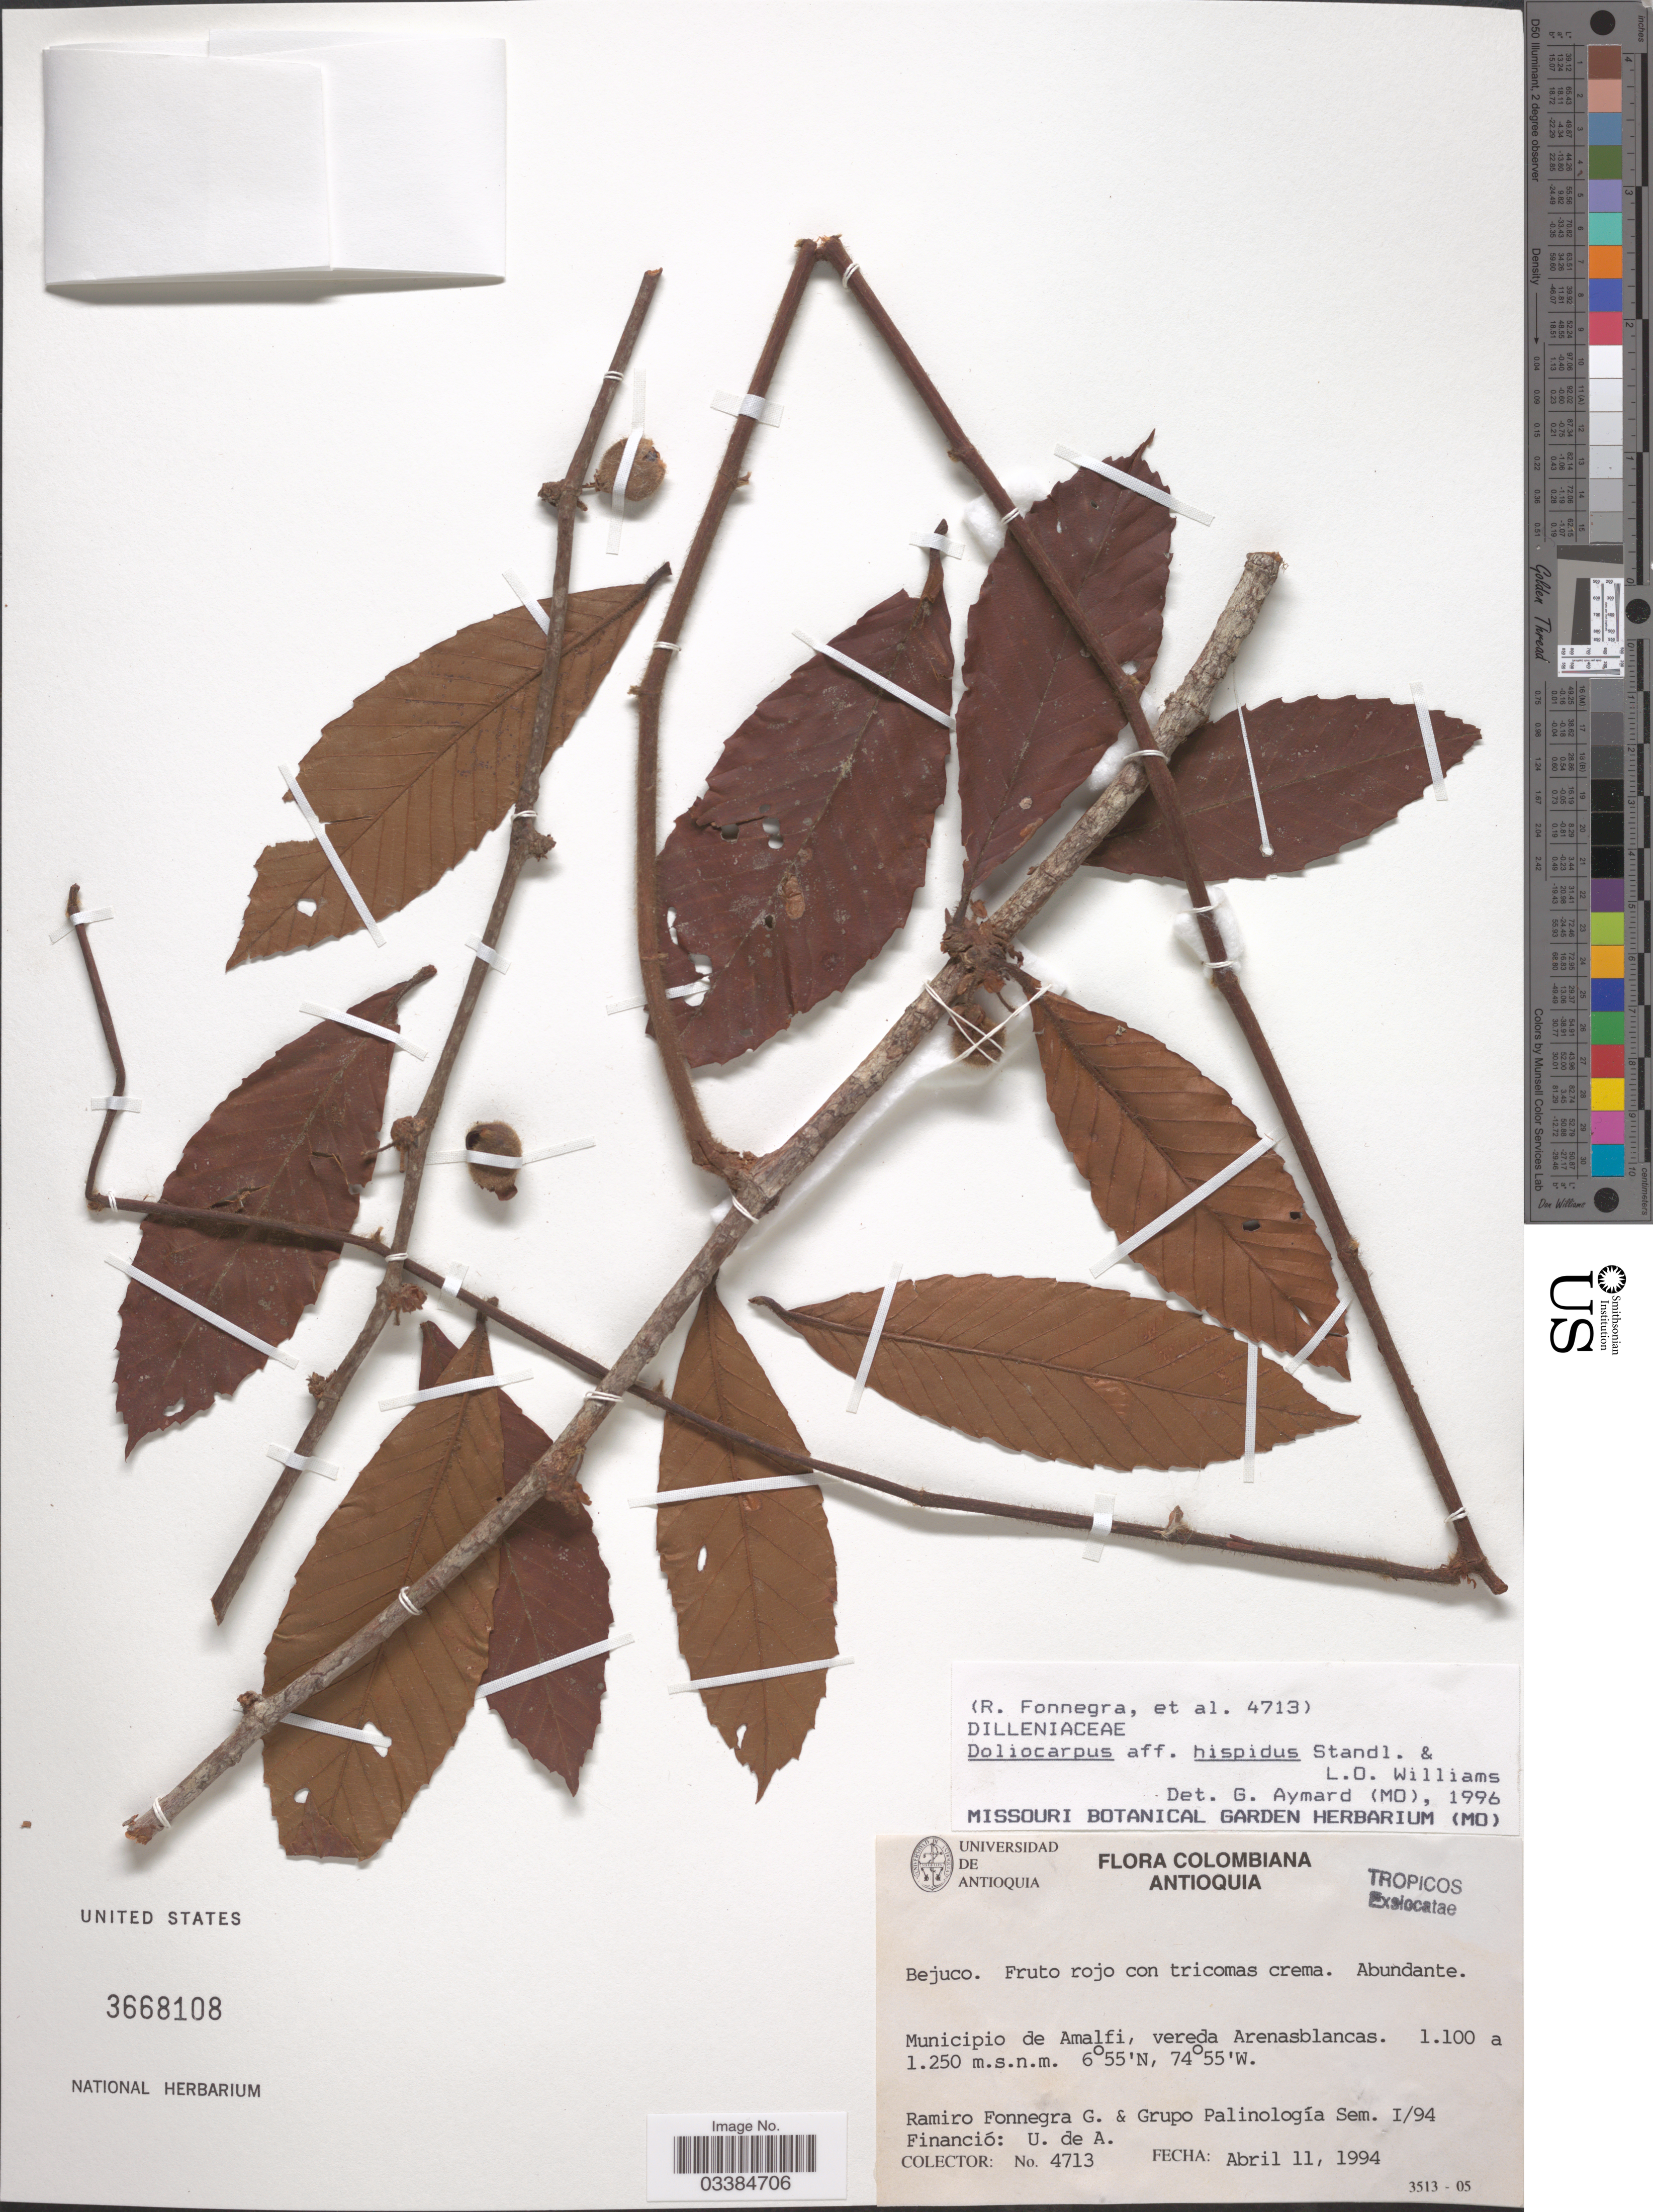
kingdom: Plantae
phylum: Tracheophyta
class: Magnoliopsida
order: Dilleniales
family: Dilleniaceae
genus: Doliocarpus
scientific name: Doliocarpus triananus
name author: Aymard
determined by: Victor Longhi Monzoli, João, (BRAZIL)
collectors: R. Fonnegra G. & Grupo Palinología Sem. I/94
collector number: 4713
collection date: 1994-04-11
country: Colombia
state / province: Antioquia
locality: Municipio de Amalfi, vereda Arenasblancas.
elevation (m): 1100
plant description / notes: Paratype.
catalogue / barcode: US 3668108